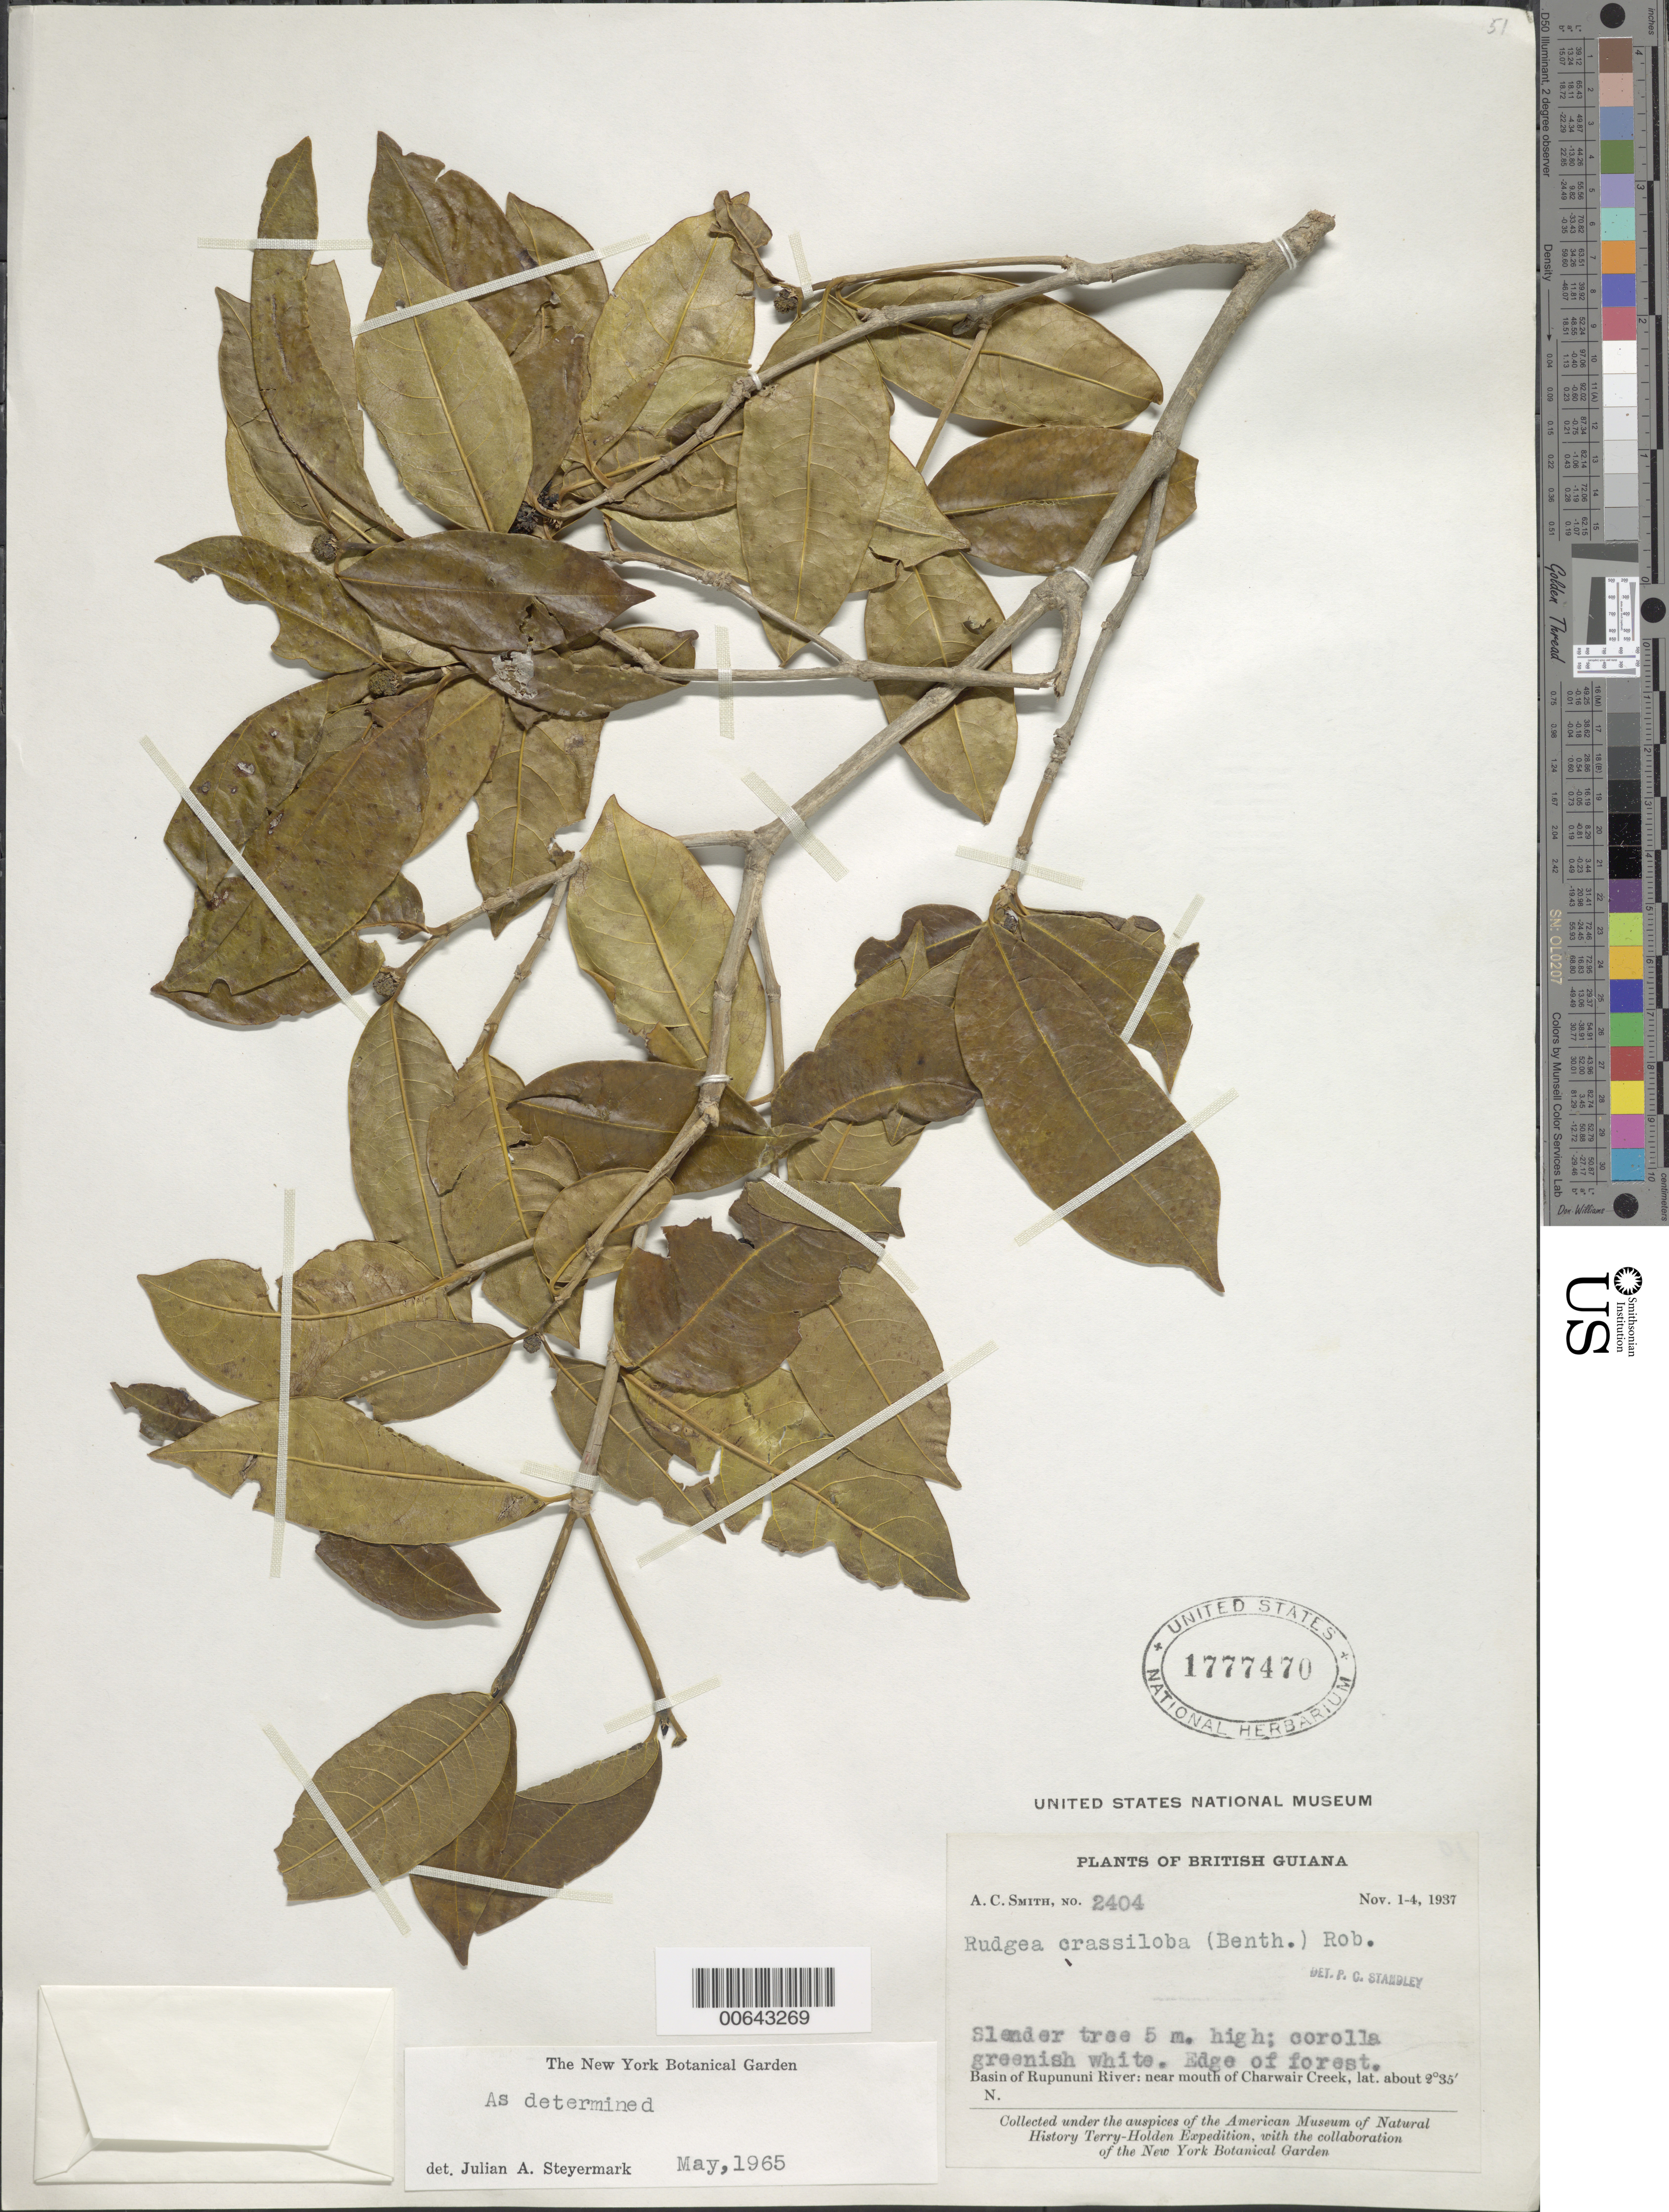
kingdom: Plantae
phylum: Tracheophyta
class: Magnoliopsida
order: Gentianales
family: Rubiaceae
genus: Rudgea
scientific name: Rudgea crassiloba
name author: (Benth.) B.L. Rob.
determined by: Steyermark, Julian A., (VEN)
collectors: A. C. Smith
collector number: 2404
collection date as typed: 1-Nov-37 to 4-Nov-37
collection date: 1937-11-01/1937-11-04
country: Guyana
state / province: U. Takutu-U. Essequibo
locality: Charwair Creek, near mouth, Rupununi R. basin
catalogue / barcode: US 1777470